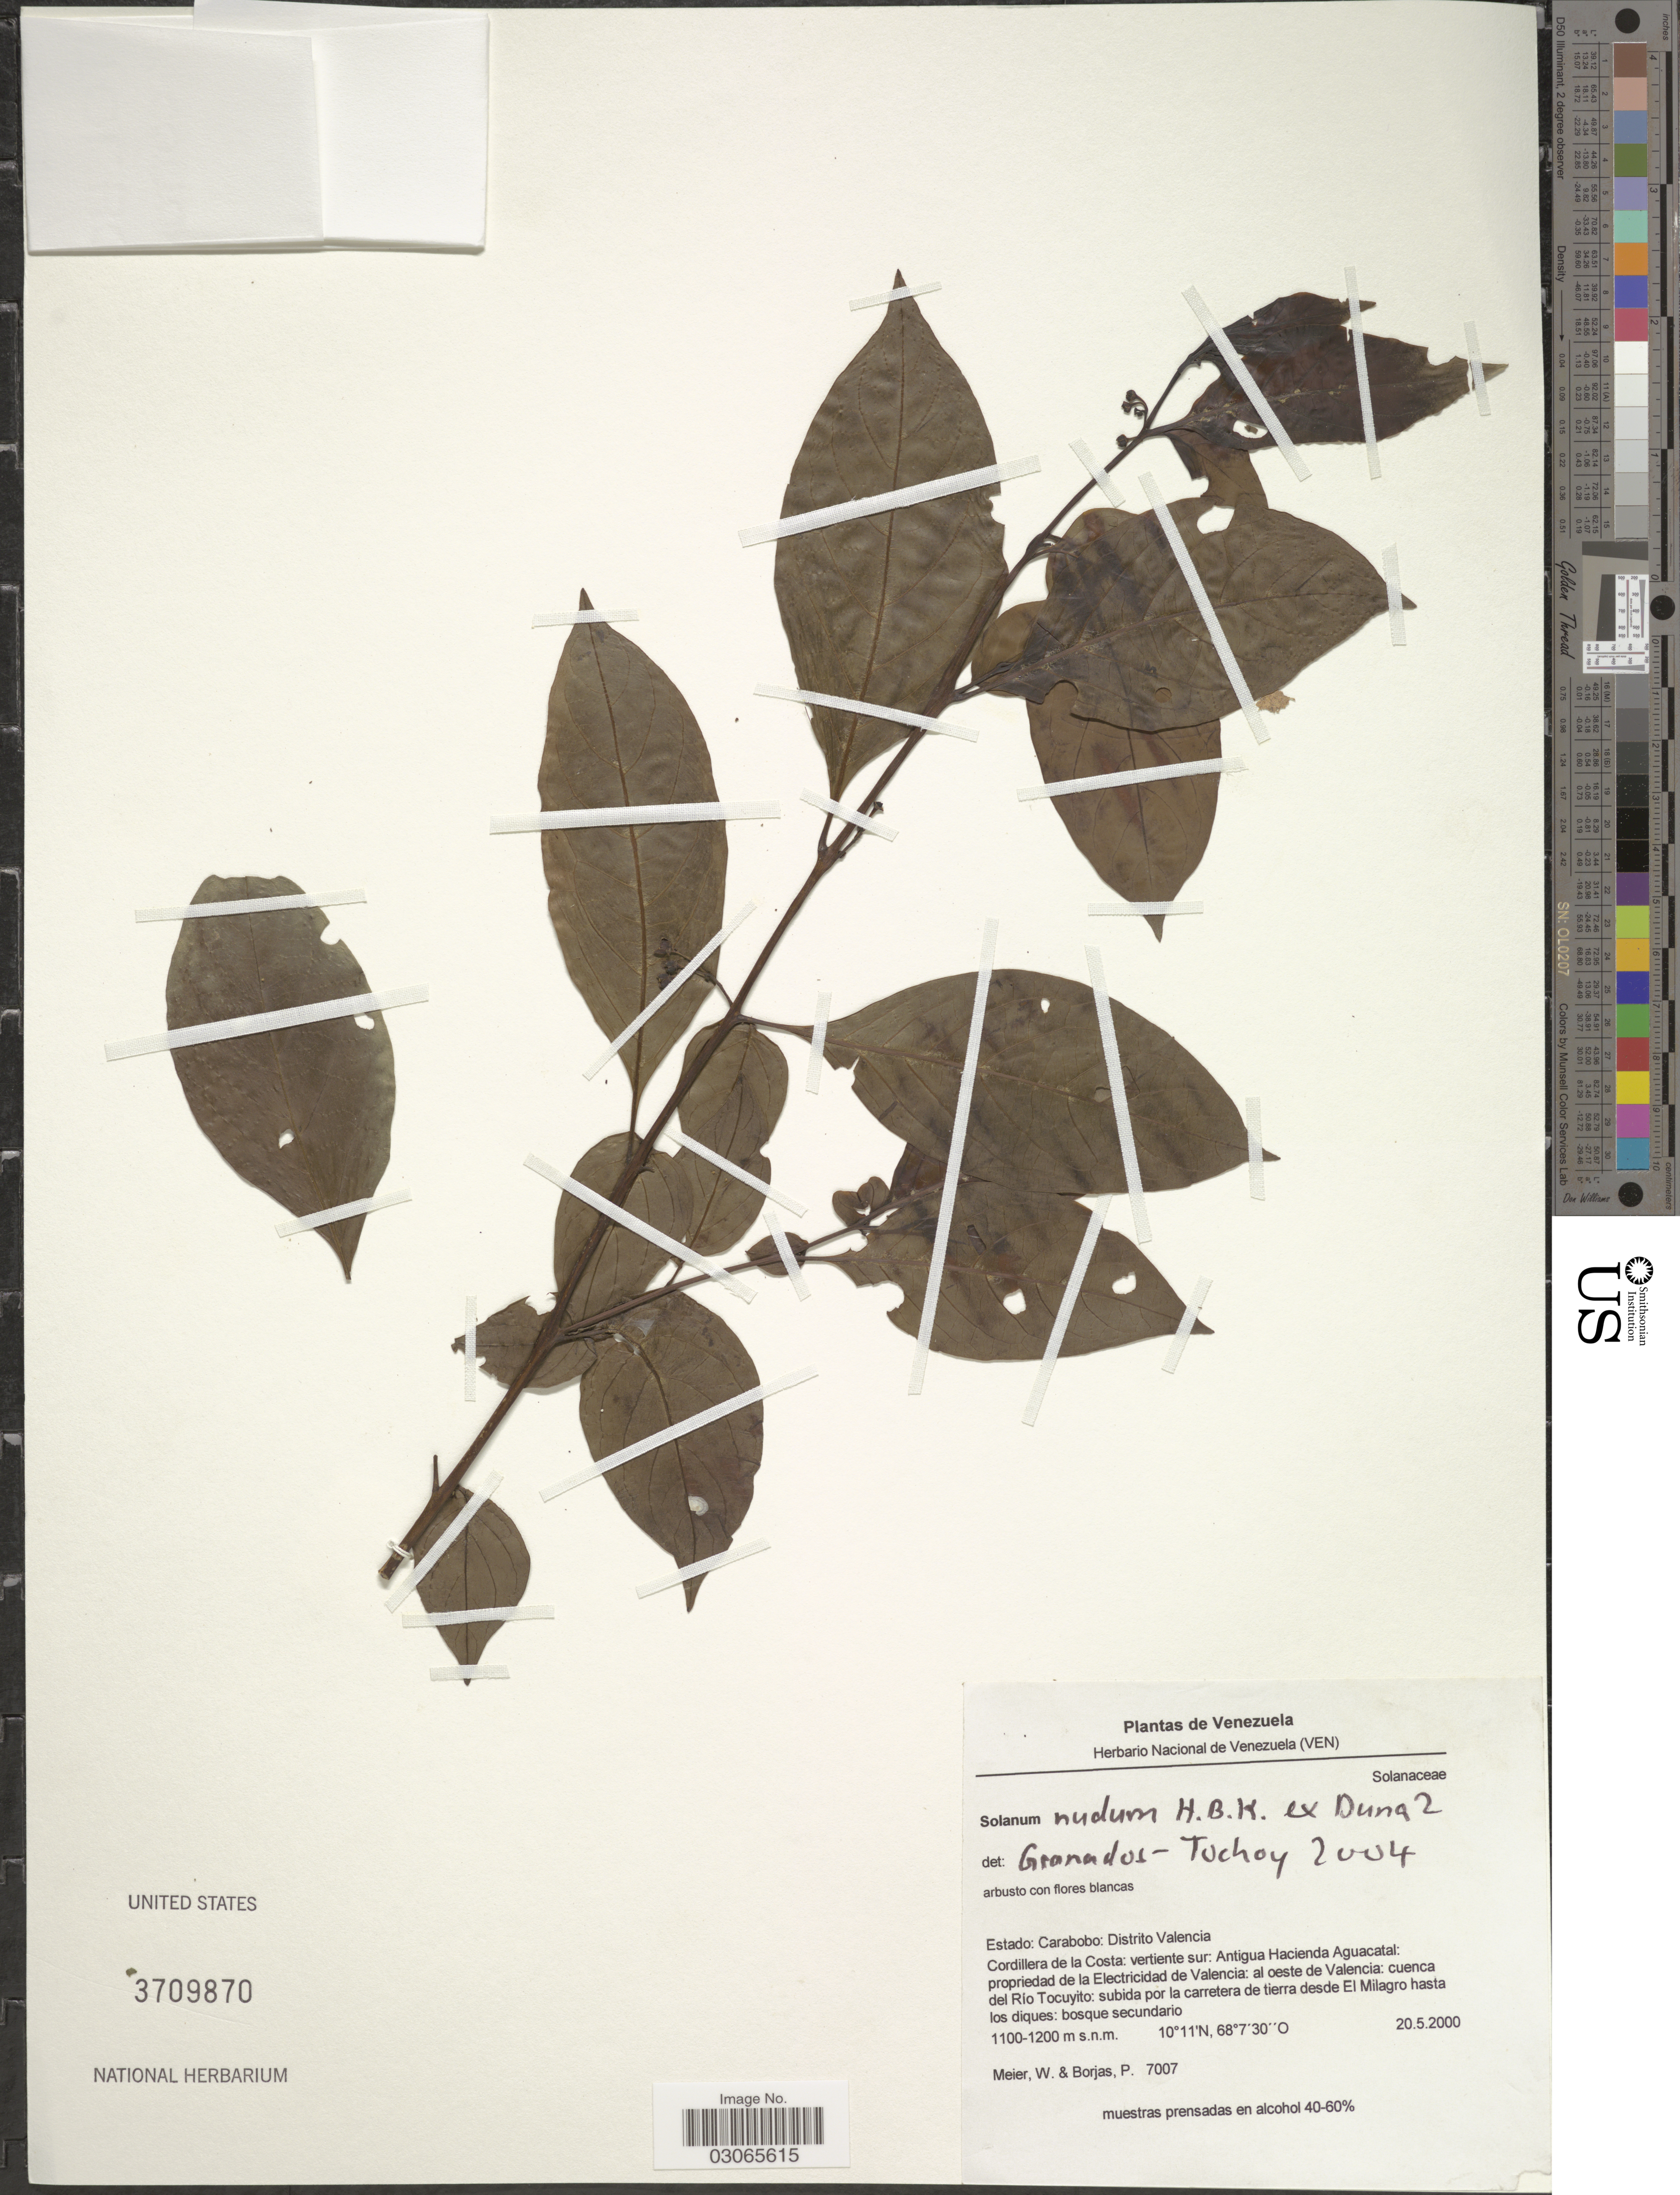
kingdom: Plantae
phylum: Tracheophyta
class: Magnoliopsida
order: Solanales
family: Solanaceae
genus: Solanum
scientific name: Solanum nudum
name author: Dunal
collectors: W. Meier & P. Borjas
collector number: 70107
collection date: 2000-05-20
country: Venezuela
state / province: Carabobo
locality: Distrito Valencia. Cordillera de la Costa: vertiente sur: Antigua Hacienda Aguacatal: propriedad de la Electricidad de Valencia: al oeste de Valencia: cuenca del Río Tocuyito: subida por la carretera de tierra desde El Milagro hasta los diques.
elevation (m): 1100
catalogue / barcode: US 3709870